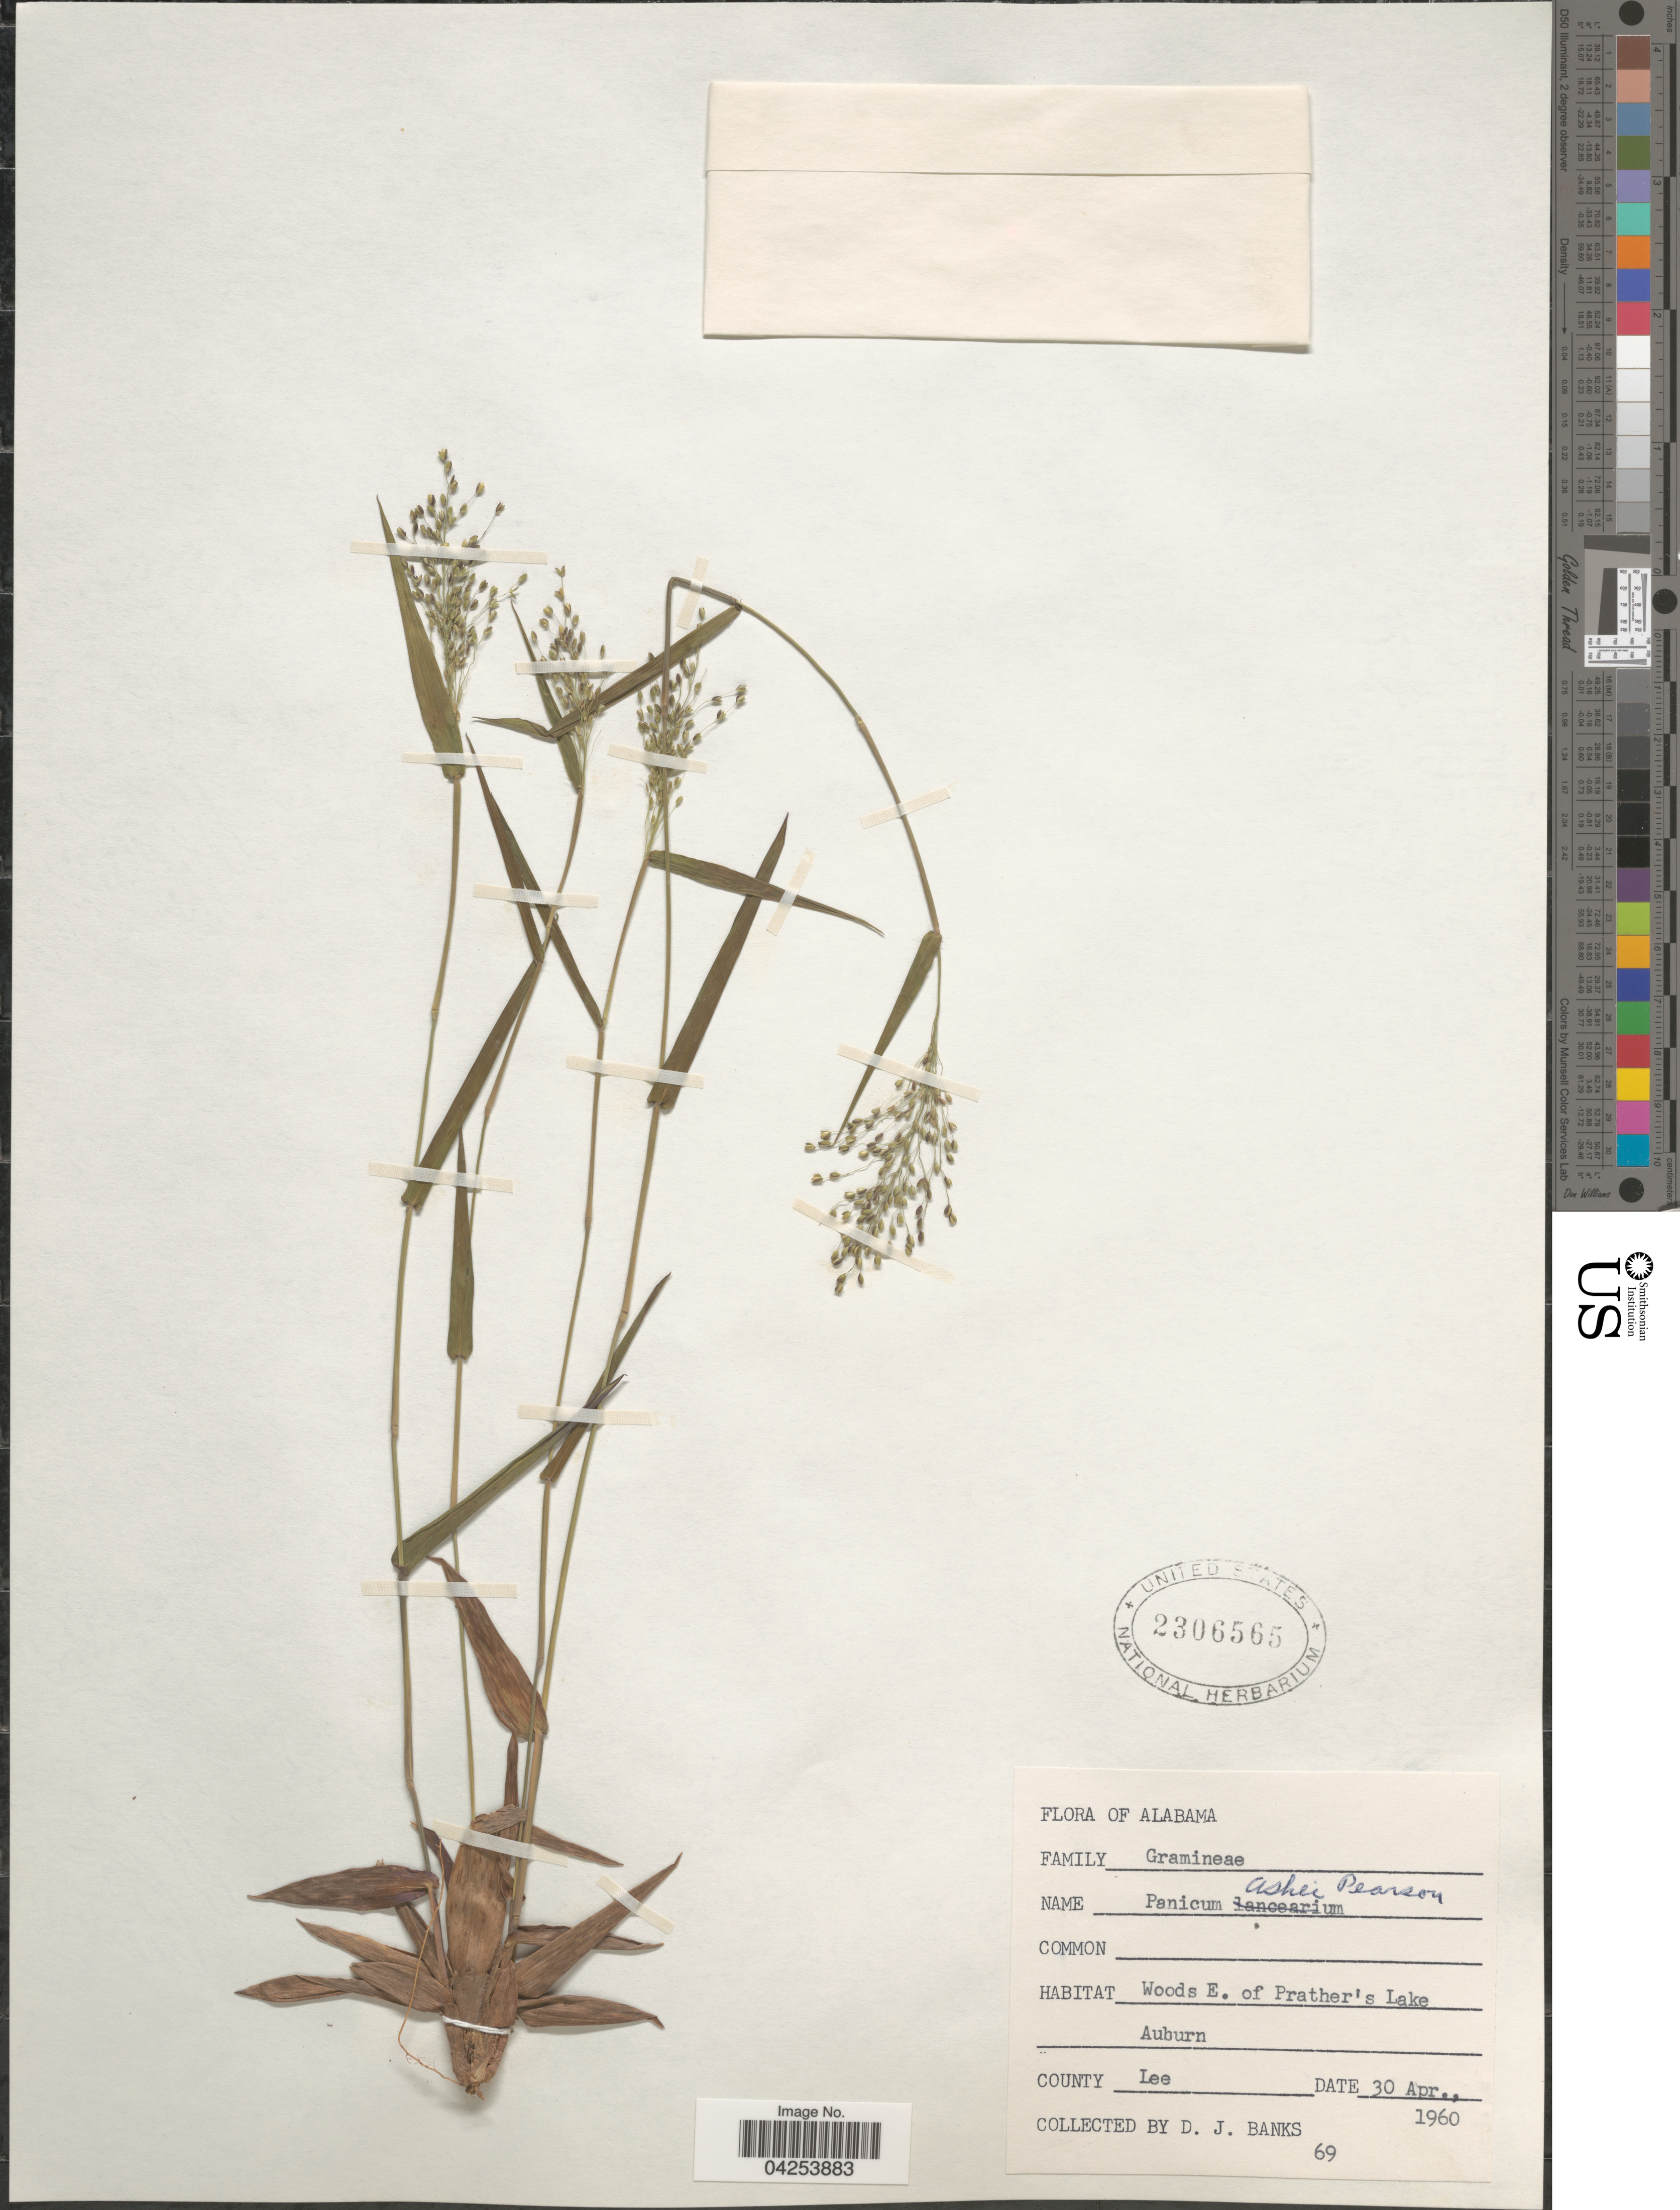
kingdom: Plantae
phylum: Tracheophyta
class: Liliopsida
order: Poales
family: Poaceae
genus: Dichanthelium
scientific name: Dichanthelium commutatum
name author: (Schult.) Gould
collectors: D. J. Banks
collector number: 69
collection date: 1960-04-30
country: United States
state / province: Alabama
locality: Woods E. of Prather's Lake. Auburn. County Lee.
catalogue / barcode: US 2306565